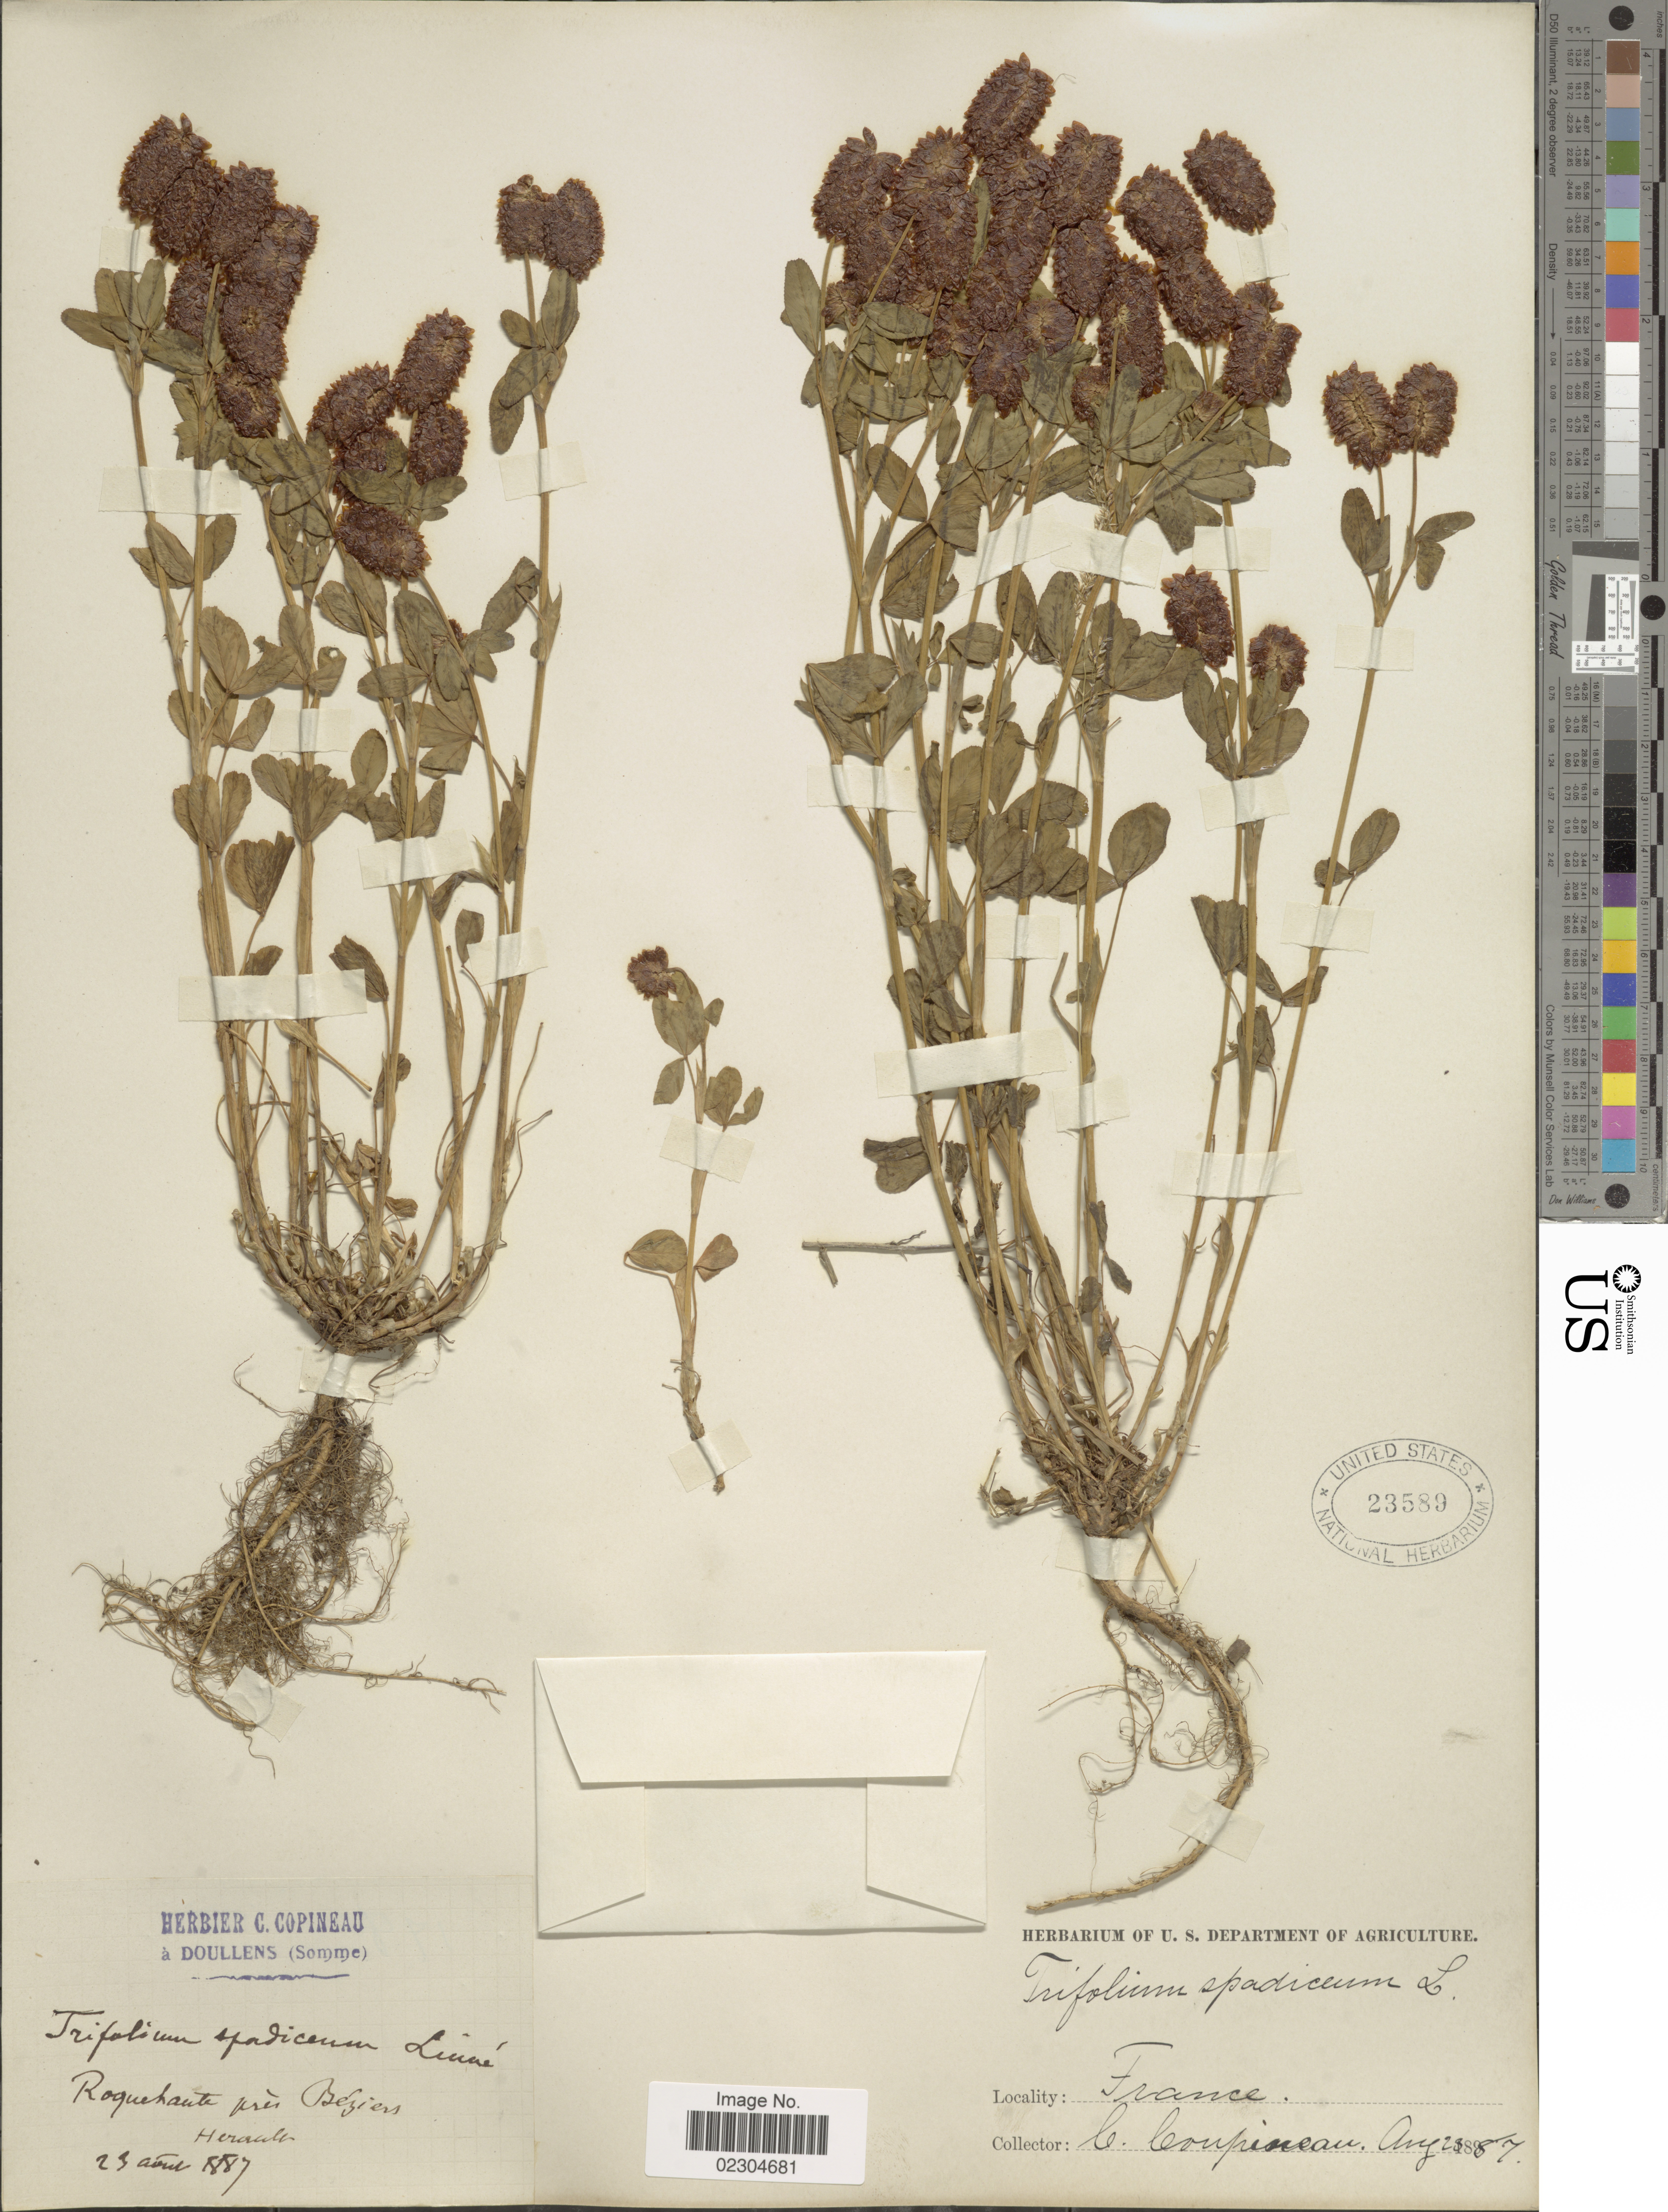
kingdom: Plantae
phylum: Tracheophyta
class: Magnoliopsida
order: Fabales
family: Fabaceae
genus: Trifolium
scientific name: Trifolium spadiceum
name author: L.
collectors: C. Copineau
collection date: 1887-08-23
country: France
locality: Roquehaute pres Beziens, Herault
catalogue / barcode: US 23589